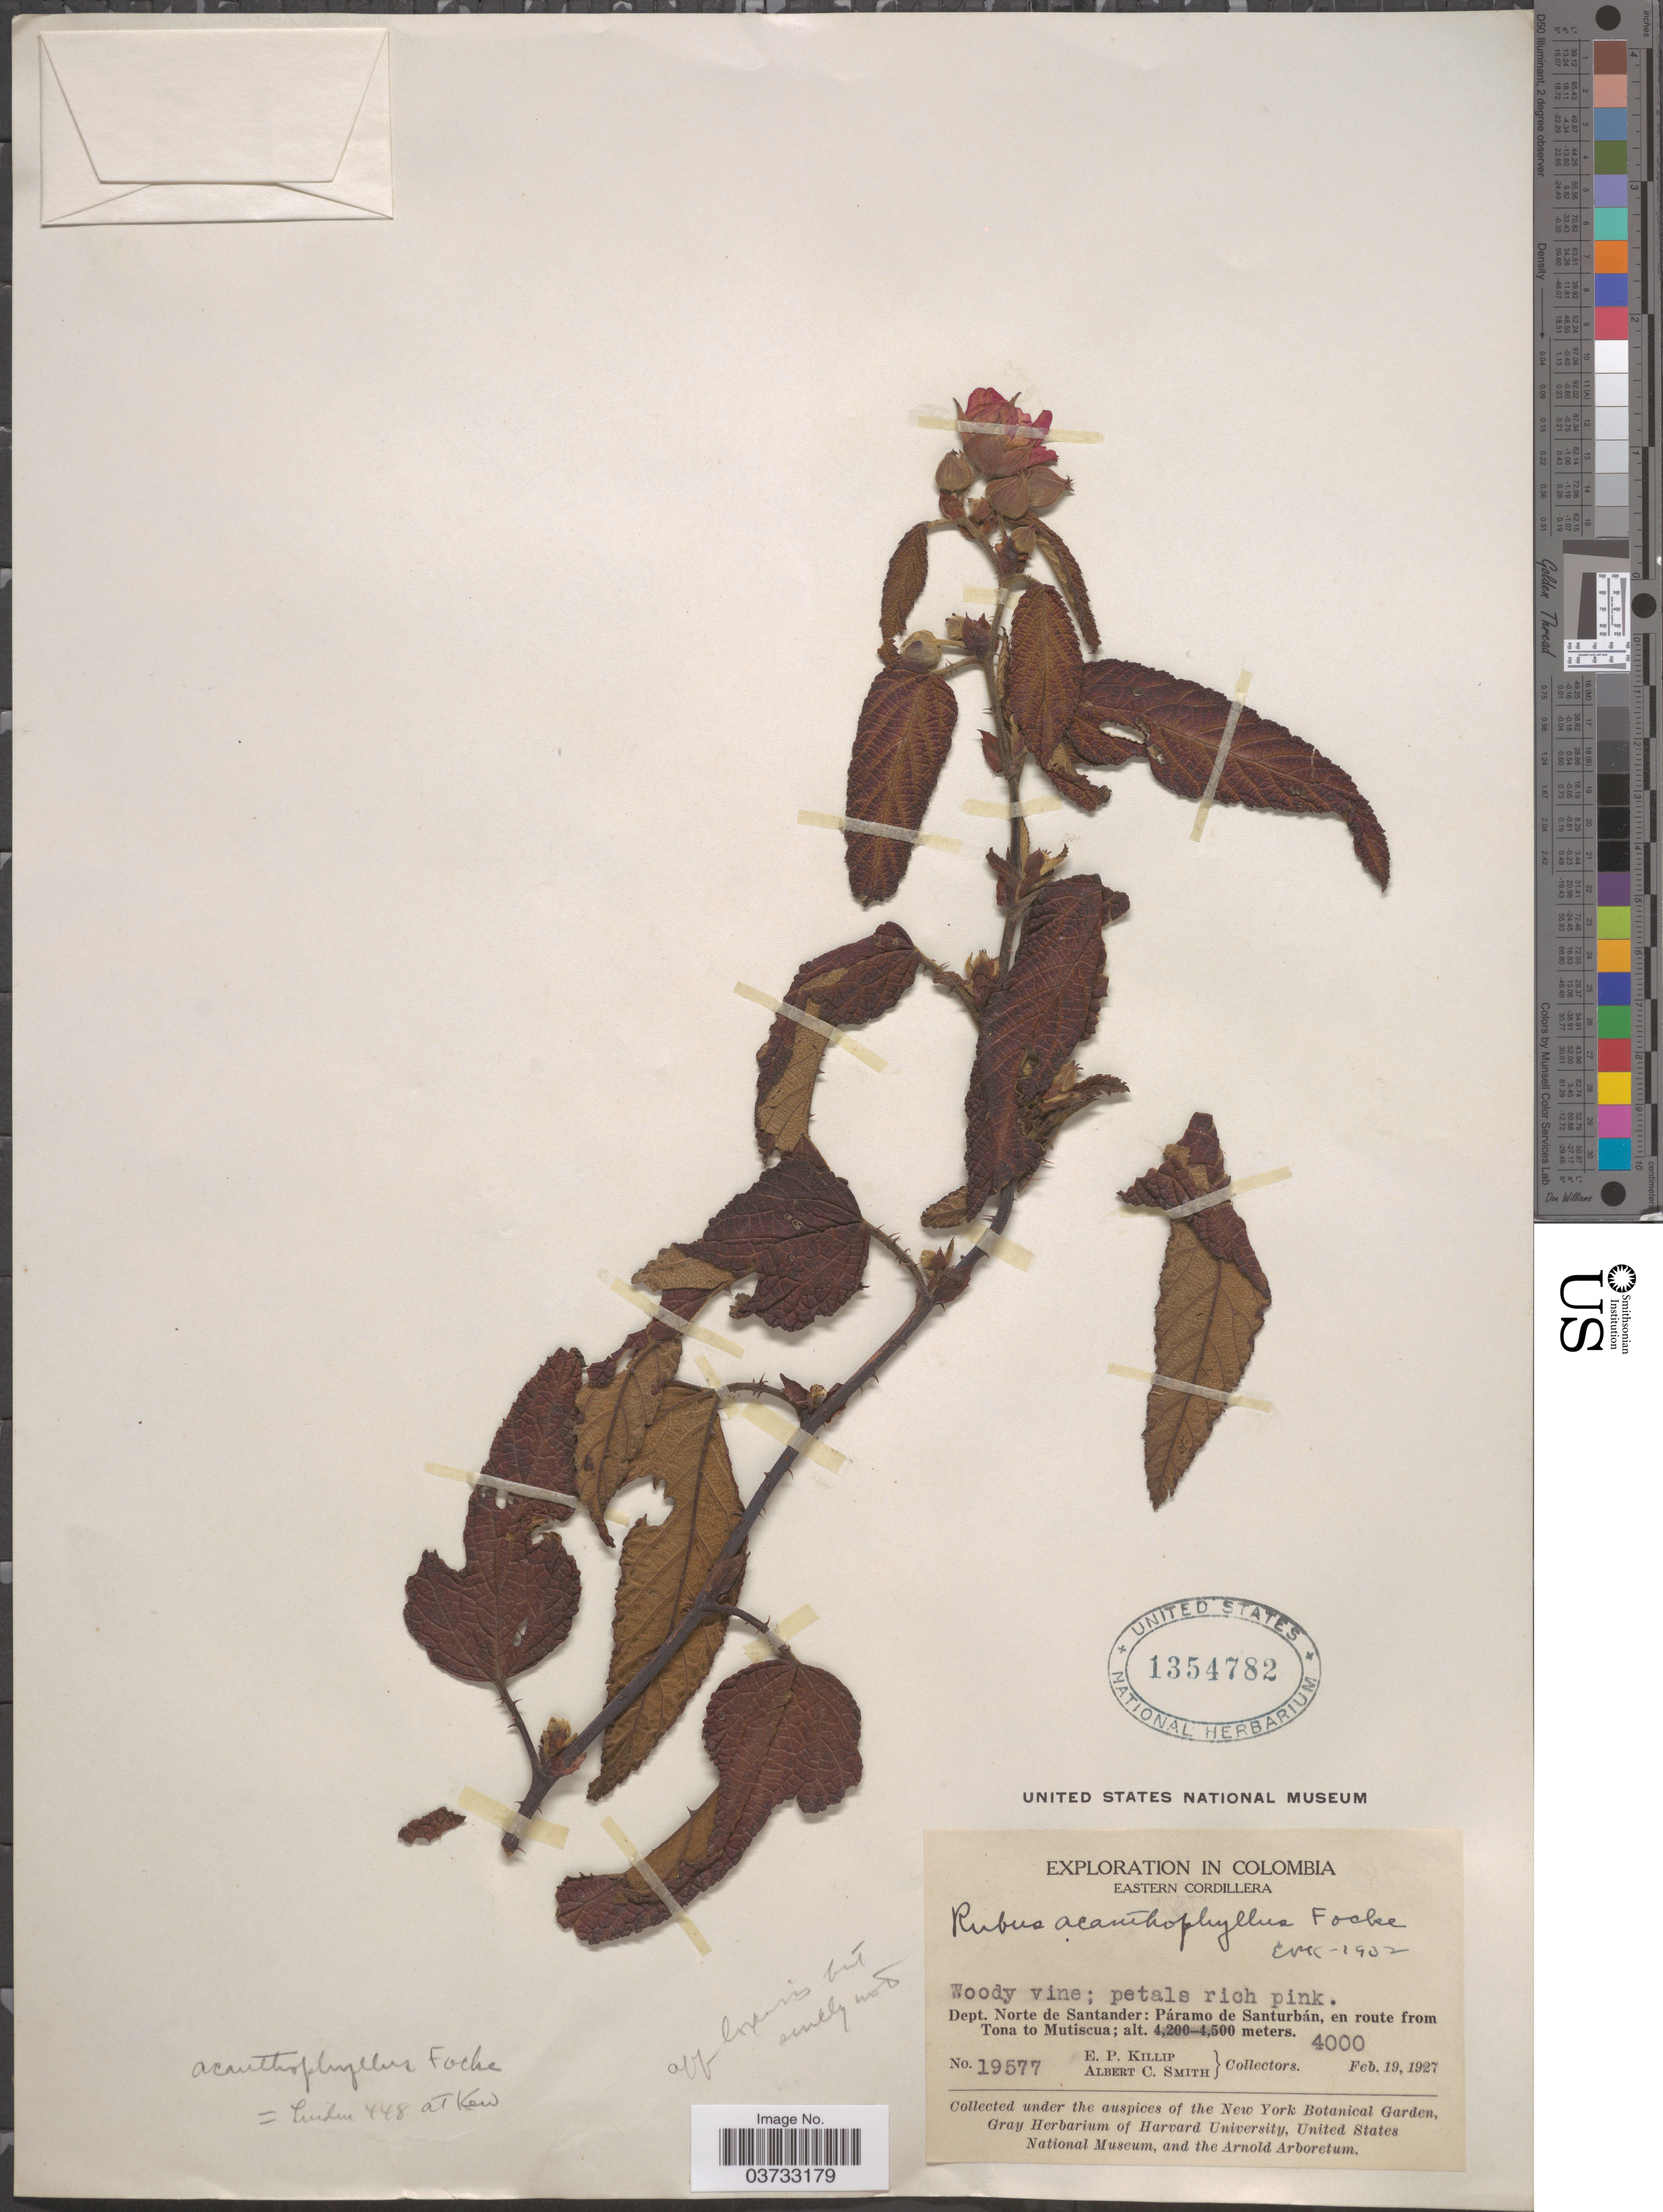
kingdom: Plantae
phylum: Tracheophyta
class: Magnoliopsida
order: Rosales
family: Rosaceae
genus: Rubus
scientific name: Rubus acanthophyllos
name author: Focke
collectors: E. P. Killip & A. C. Smith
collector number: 19577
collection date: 1927-02-19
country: Colombia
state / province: Norte de Santander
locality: Eastern Cordillera. Dept. Norte de Santander: Páramo de Santurbán, en route from Tona to Mutiscua.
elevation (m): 4000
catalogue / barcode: US 1354782